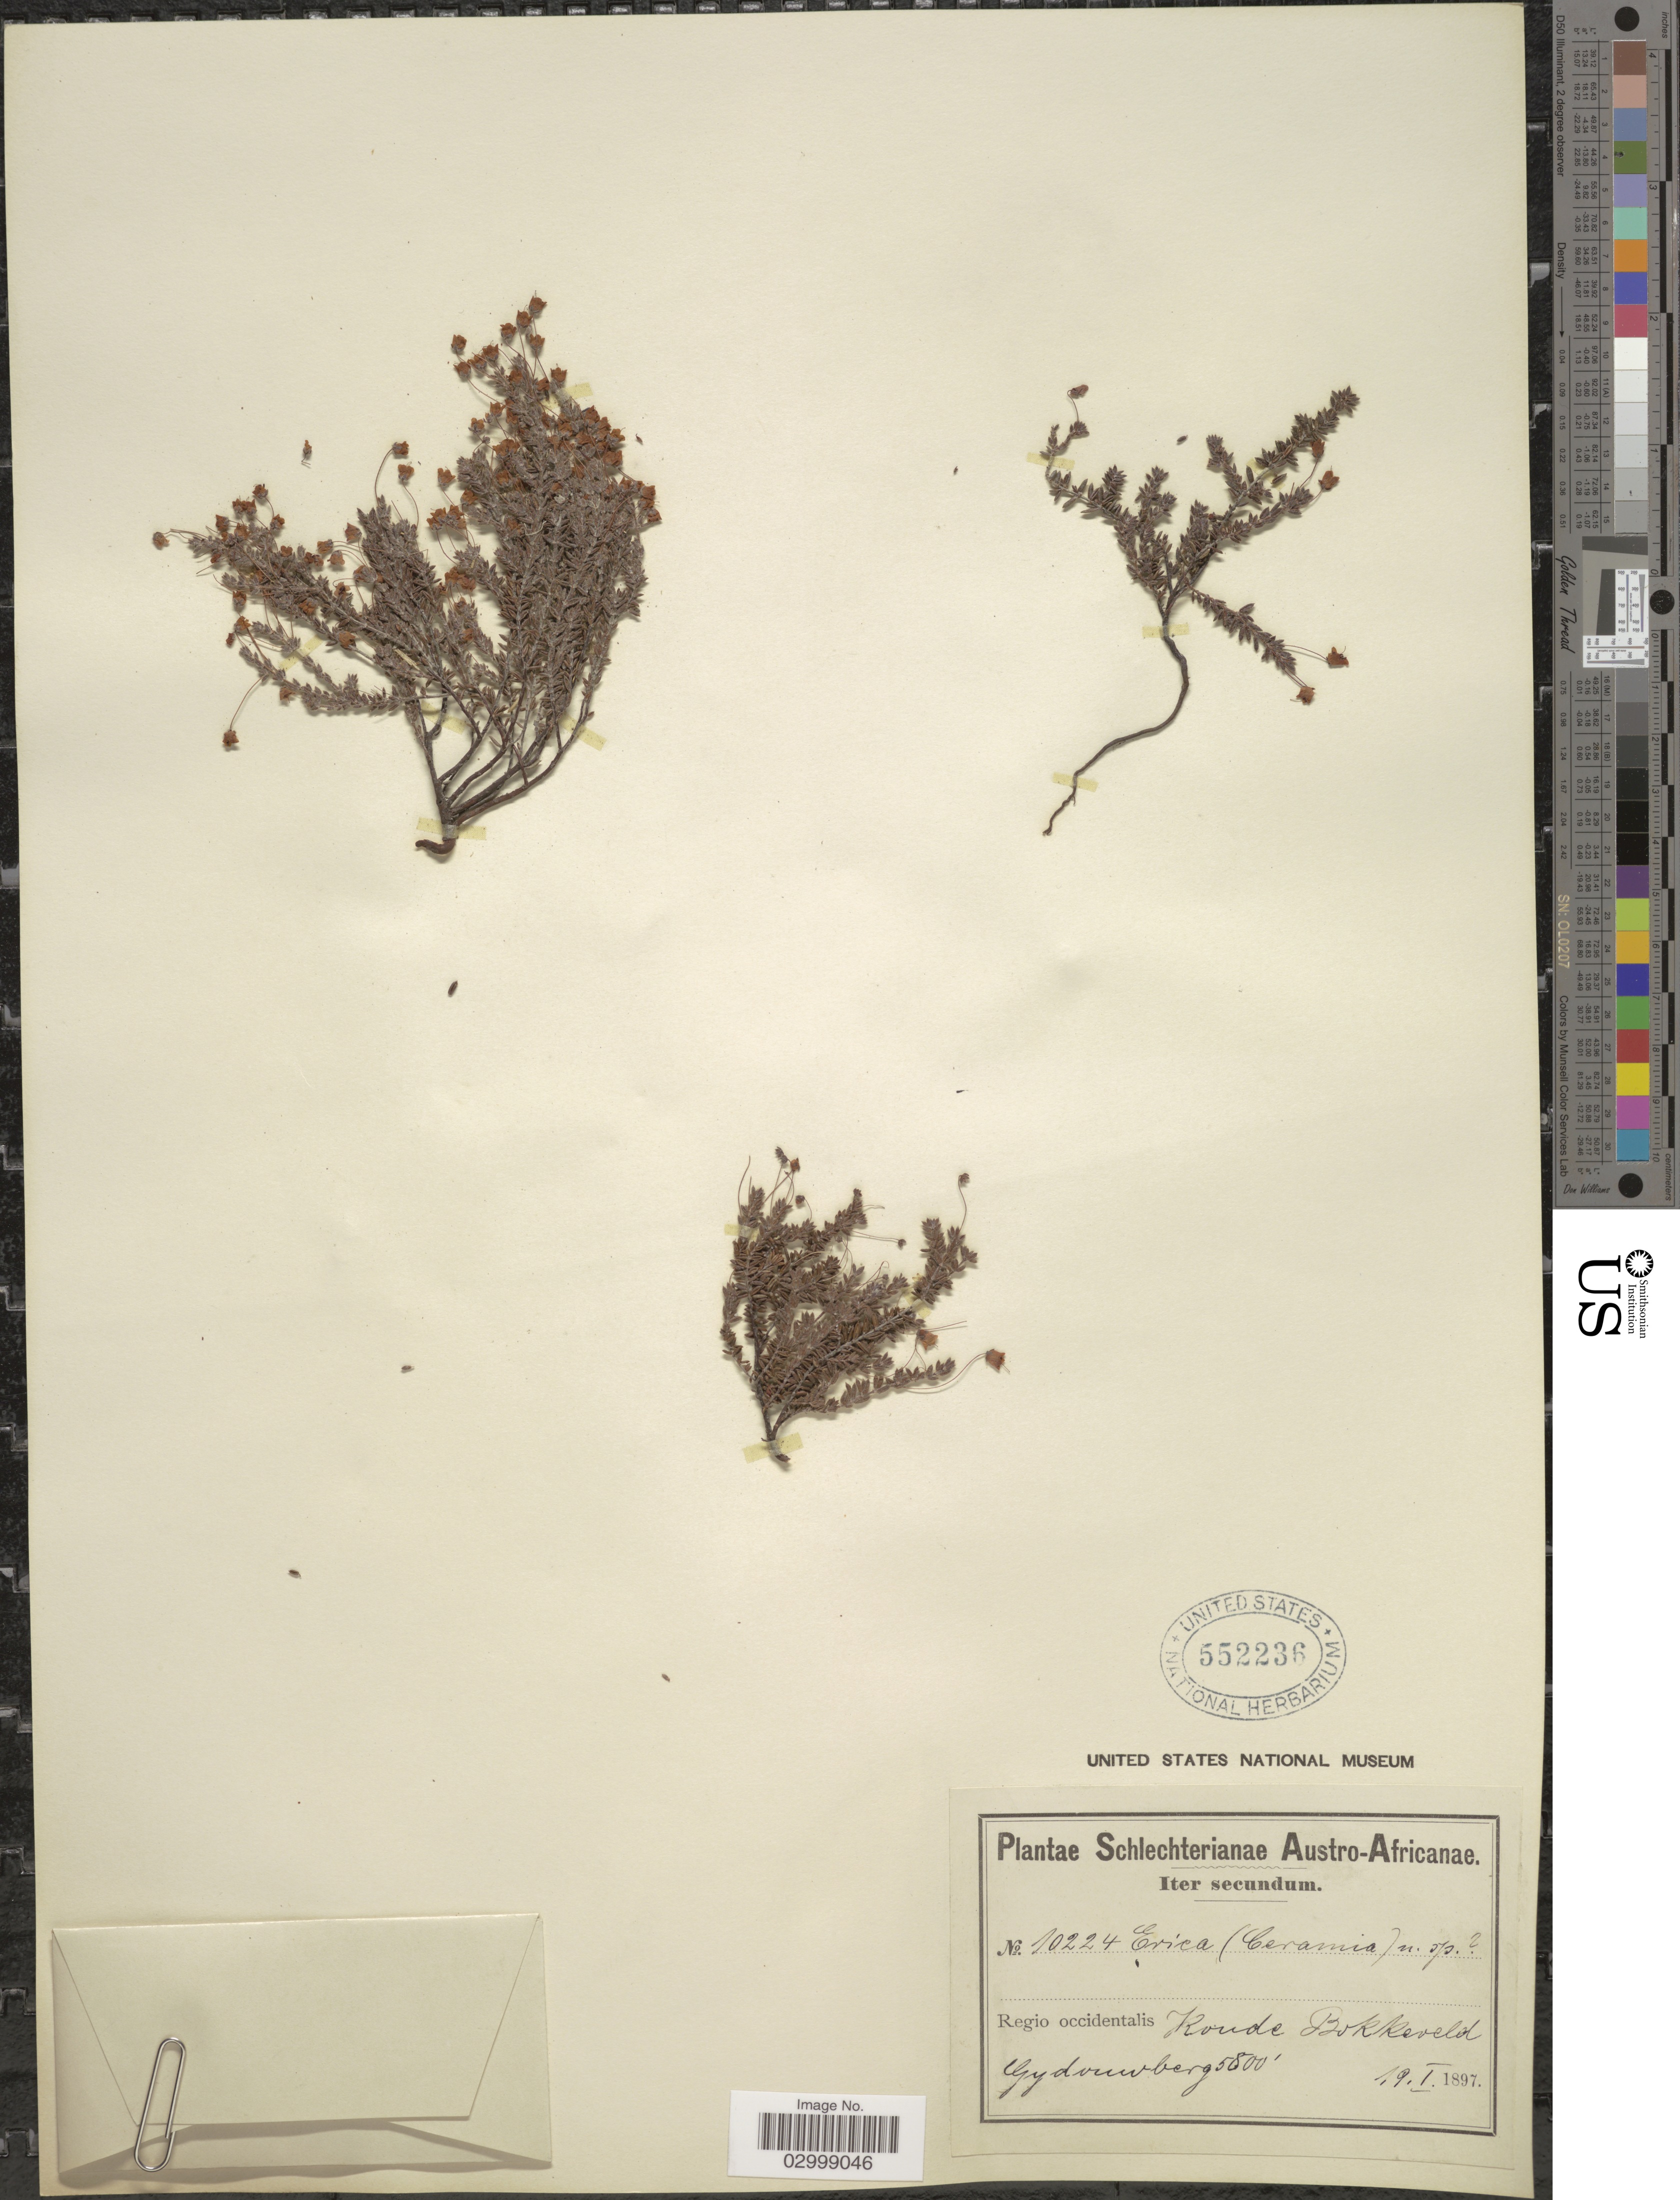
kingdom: Plantae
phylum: Tracheophyta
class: Magnoliopsida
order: Ericales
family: Ericaceae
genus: Erica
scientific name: Erica sp.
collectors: Schlechter, --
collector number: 10224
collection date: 1897-01-19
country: South Africa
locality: Austro-Africanae, Regio occidentalis, Koude Bokkeveld, Gydouwberg.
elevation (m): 1768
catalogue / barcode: US 552236